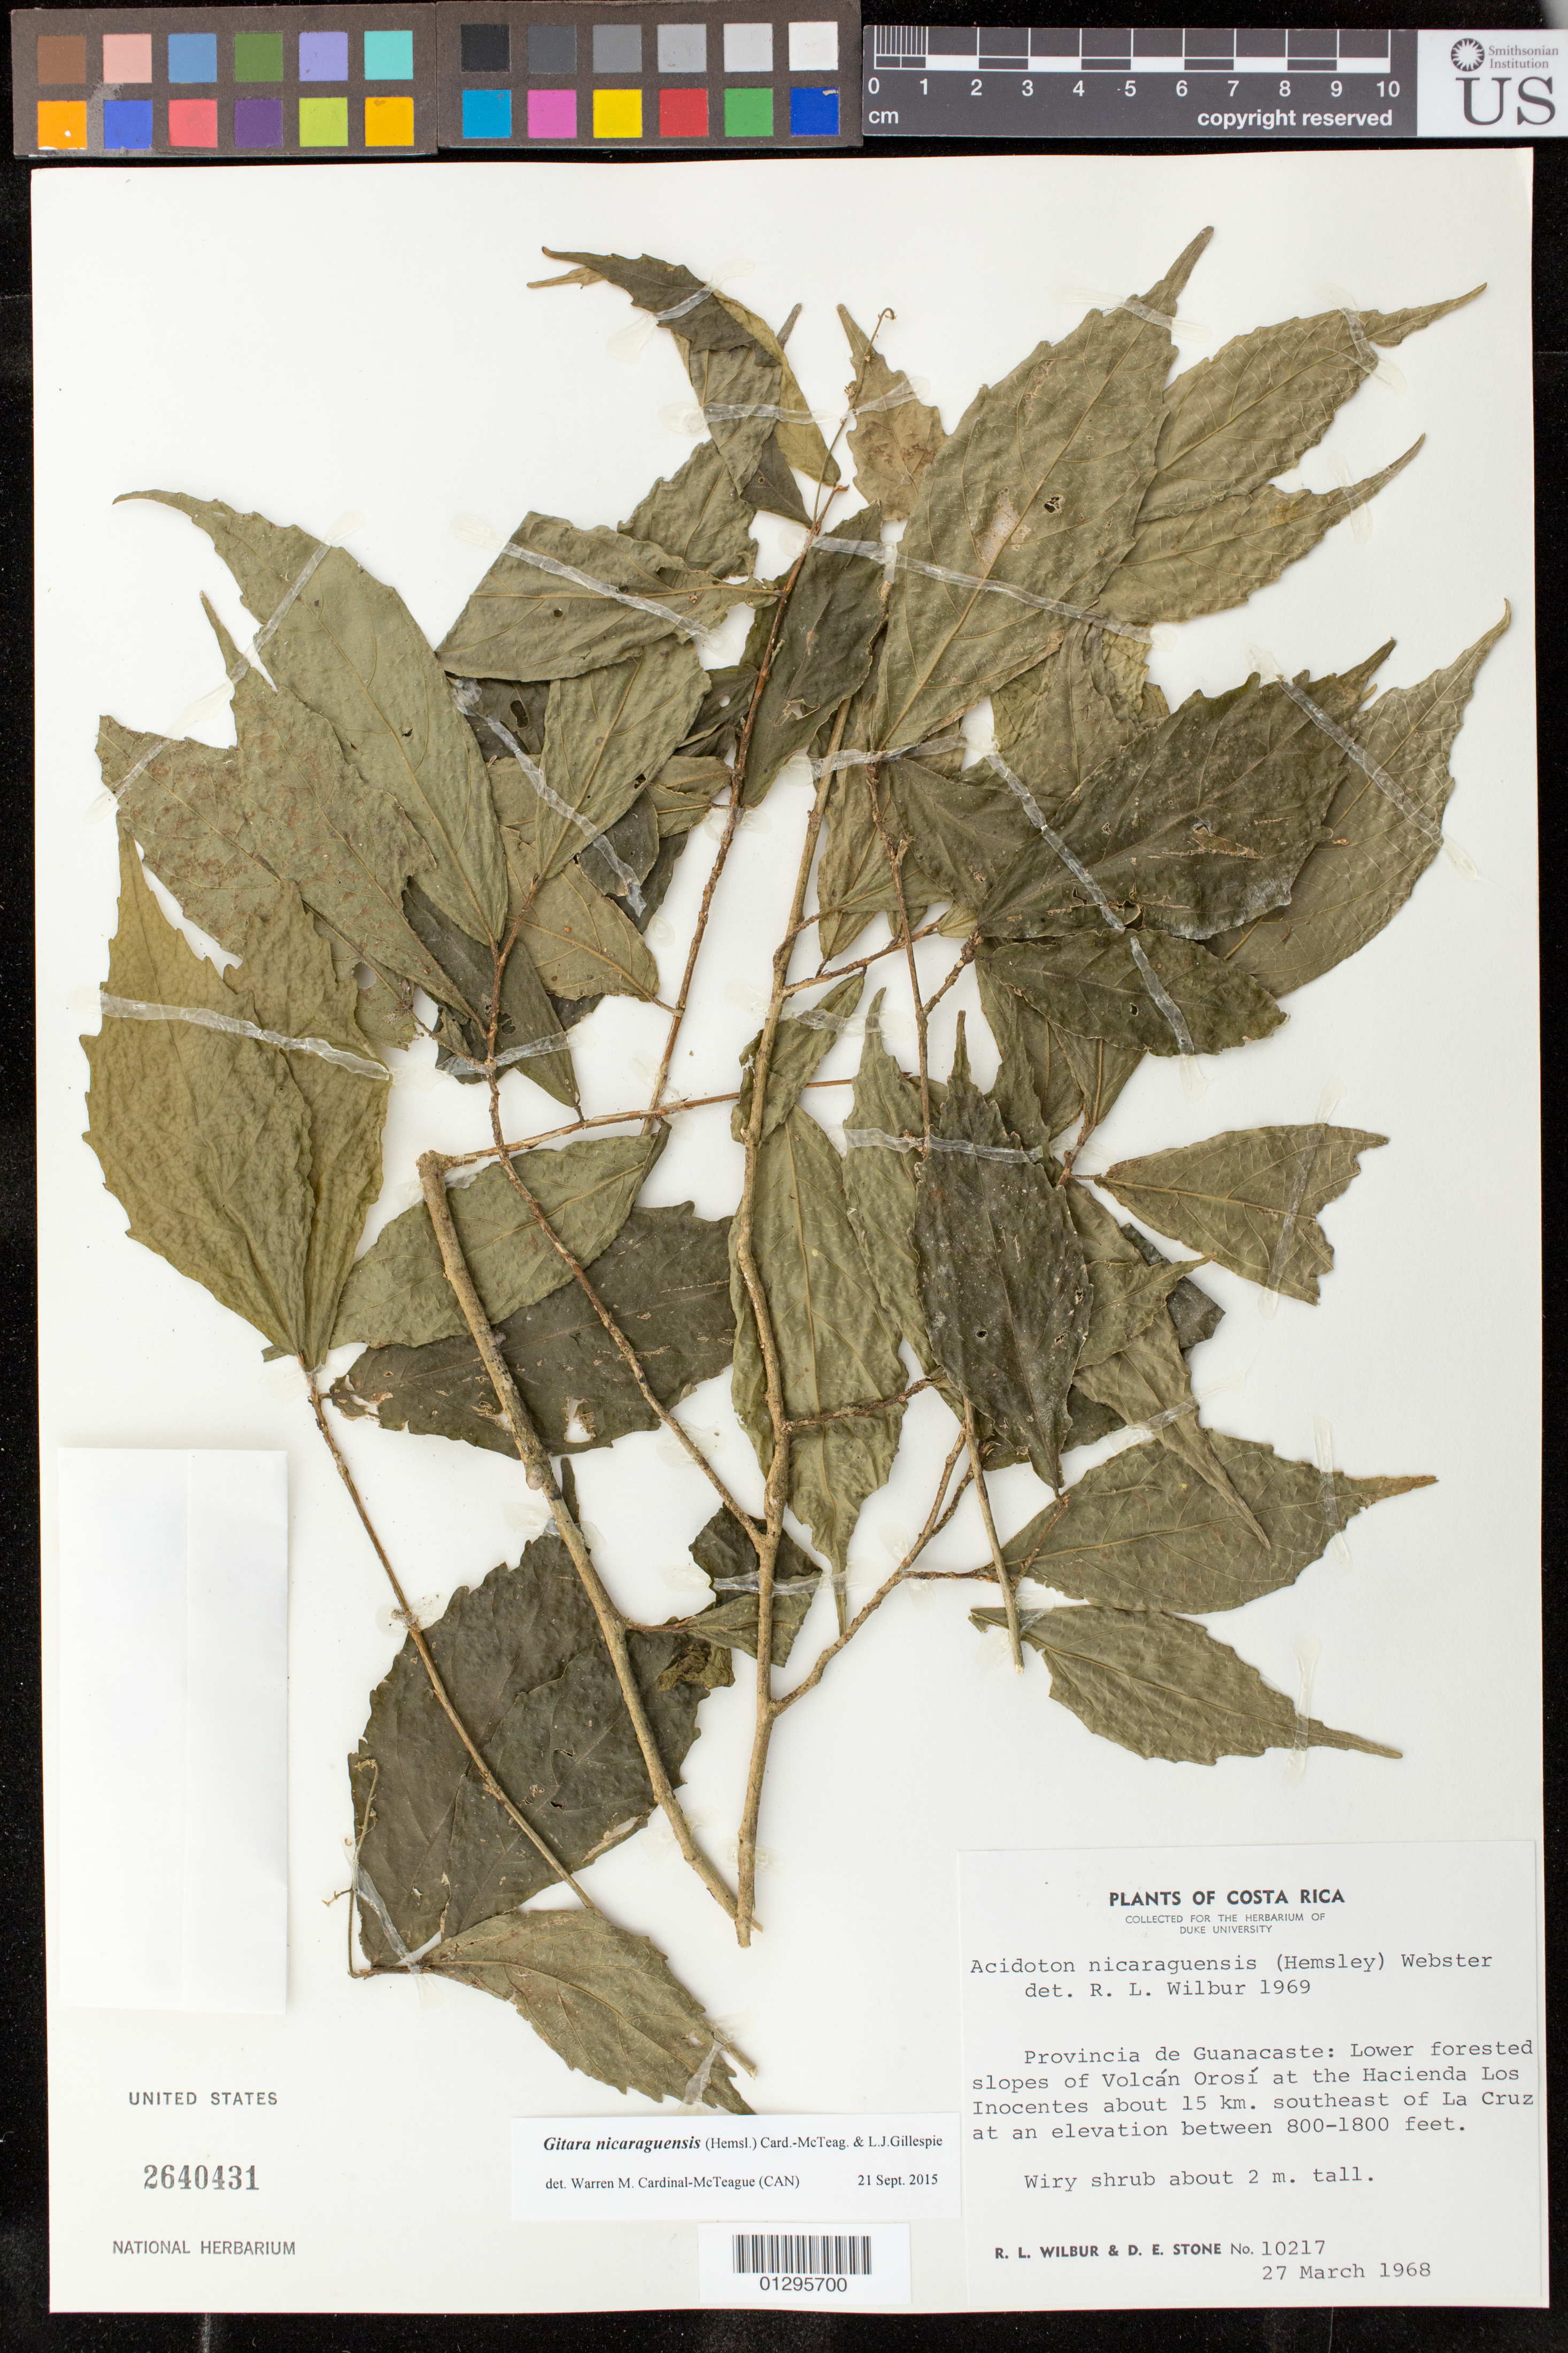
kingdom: Plantae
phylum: Tracheophyta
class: Magnoliopsida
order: Malpighiales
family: Euphorbiaceae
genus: Gitara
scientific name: Gitara nicaraguensis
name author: (Hemsl.) Card.-McTeag. & L.J. Gillespie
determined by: Cardinal-McTeague, Warren H.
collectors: R. L. Wilbur & D. E. Stone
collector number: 10217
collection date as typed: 27 Mar 1968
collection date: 1968-03-27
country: Costa Rica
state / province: Guanacaste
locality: Volcan Orosi at the Hacienda Los Inocentes about 15 km S of La Cruz.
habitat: Wiry shrub.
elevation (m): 244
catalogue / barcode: US 2640431